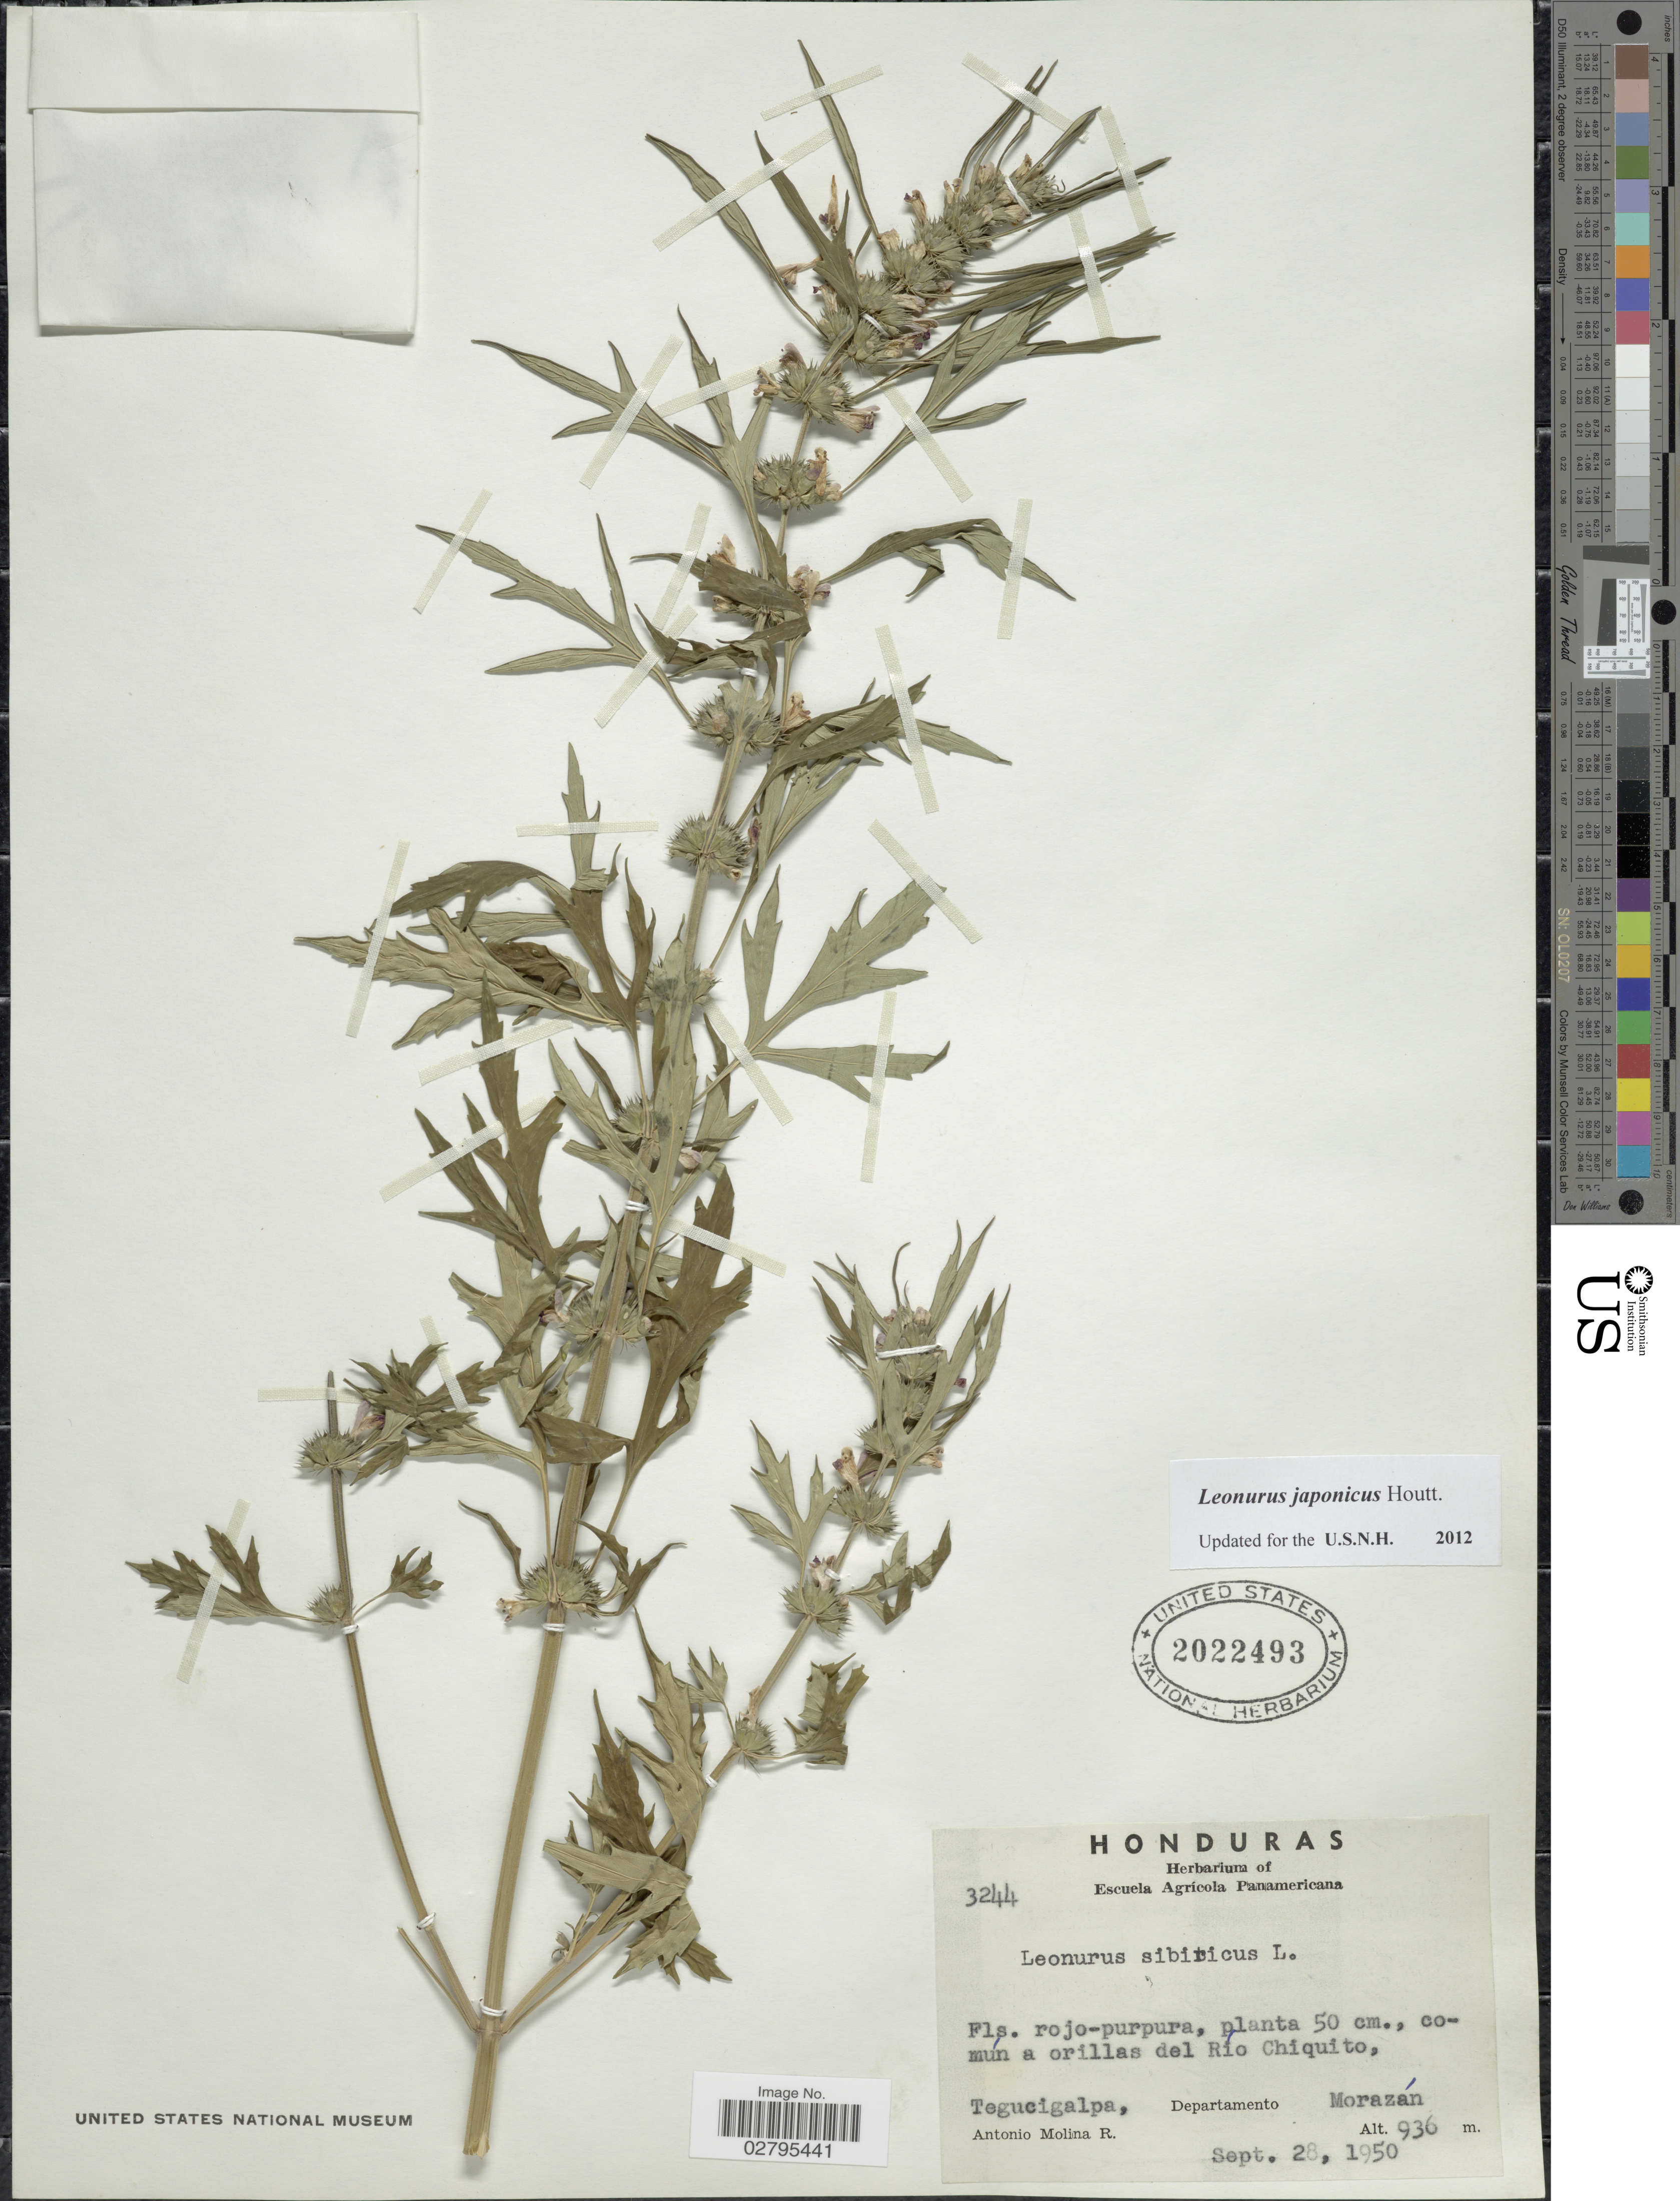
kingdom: Plantae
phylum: Tracheophyta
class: Magnoliopsida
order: Lamiales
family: Lamiaceae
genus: Leonurus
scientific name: Leonurus japonicus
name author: Houtt.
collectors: A. Molina R.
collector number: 3244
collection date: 1950-09-28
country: Honduras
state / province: Fco. Morazán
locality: Commun a orillas del Rio Chiquito, Tegucigalpa, Departamento Morazán.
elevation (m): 936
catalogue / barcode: US 2022493